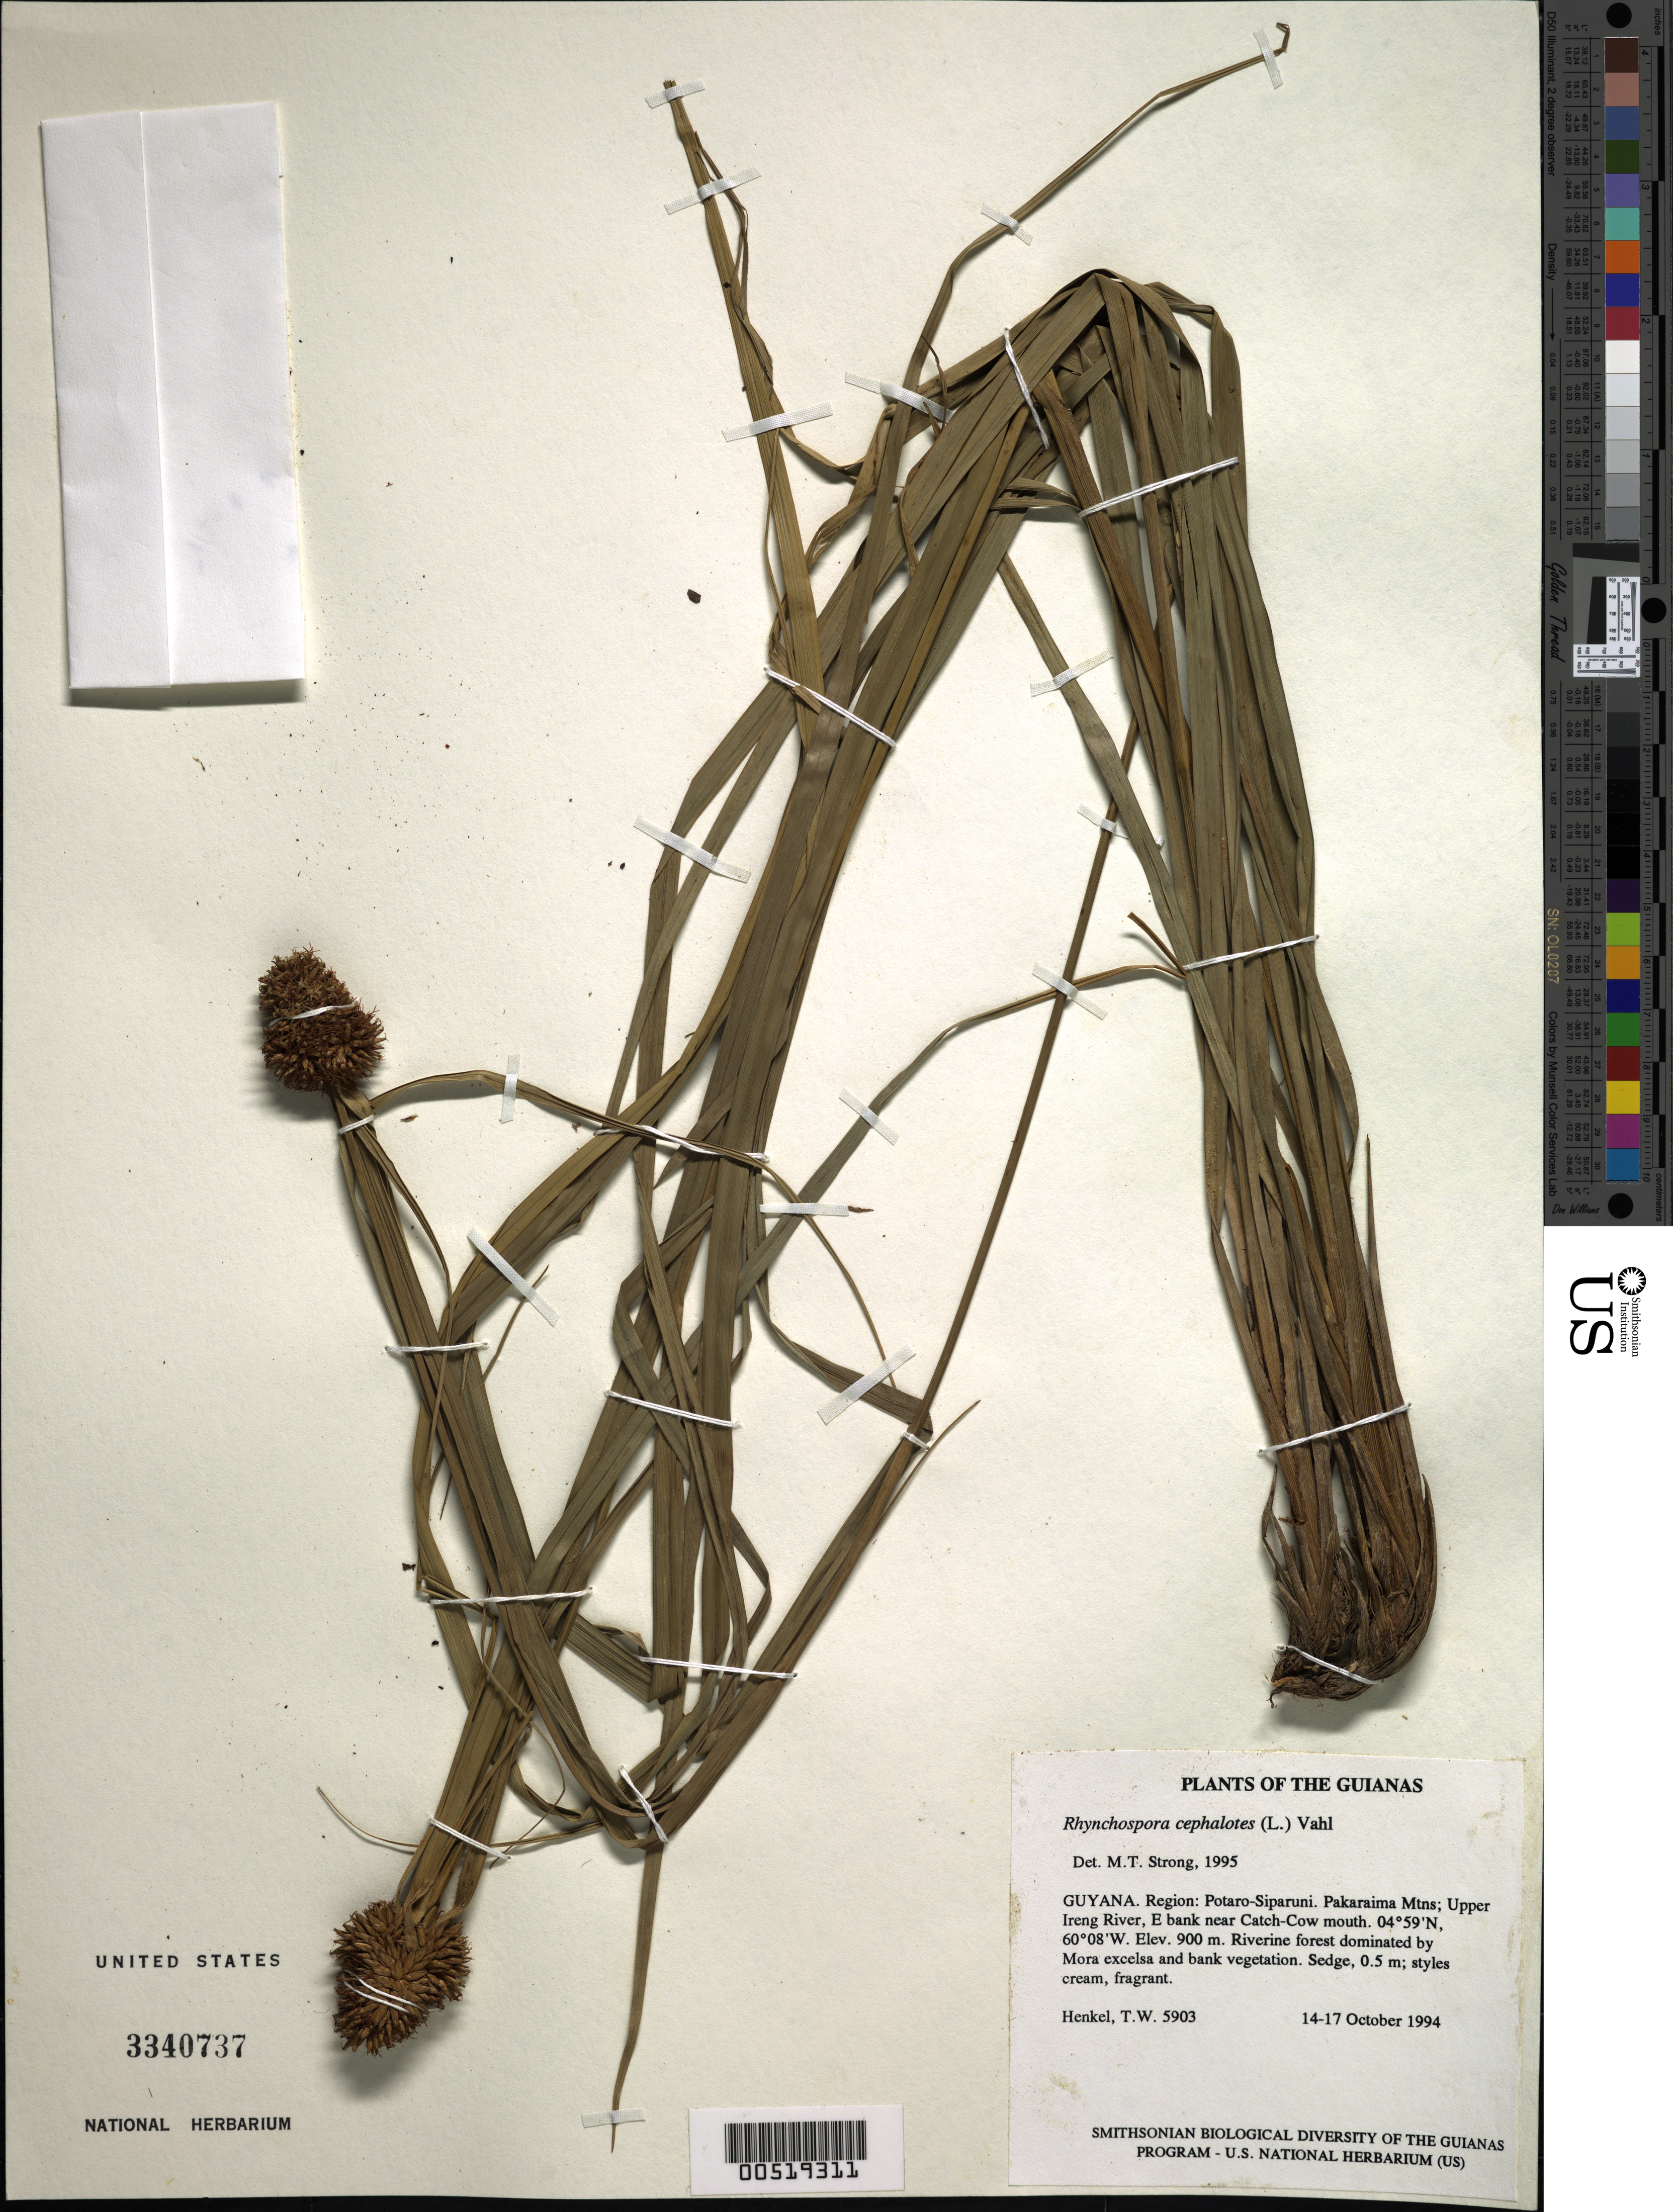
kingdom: Plantae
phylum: Tracheophyta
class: Liliopsida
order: Poales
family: Cyperaceae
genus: Rhynchospora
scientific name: Rhynchospora cephalotes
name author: (L.) Vahl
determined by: Strong, M. T., (US), Smithsonian Institution - National Museum of Natural History (UNITED STATES)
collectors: T. Henkel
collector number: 5903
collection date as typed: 14-17 October 1994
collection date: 1994-10-14/1994-10-17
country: Guyana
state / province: Potaro-Siparuni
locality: Pakaraima Mtns; Upper Ireng River, E bank near Catch-Cow mouth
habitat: Riverine forest dominated by Mora excelsa and bank vegetation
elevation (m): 900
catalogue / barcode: US 3340737